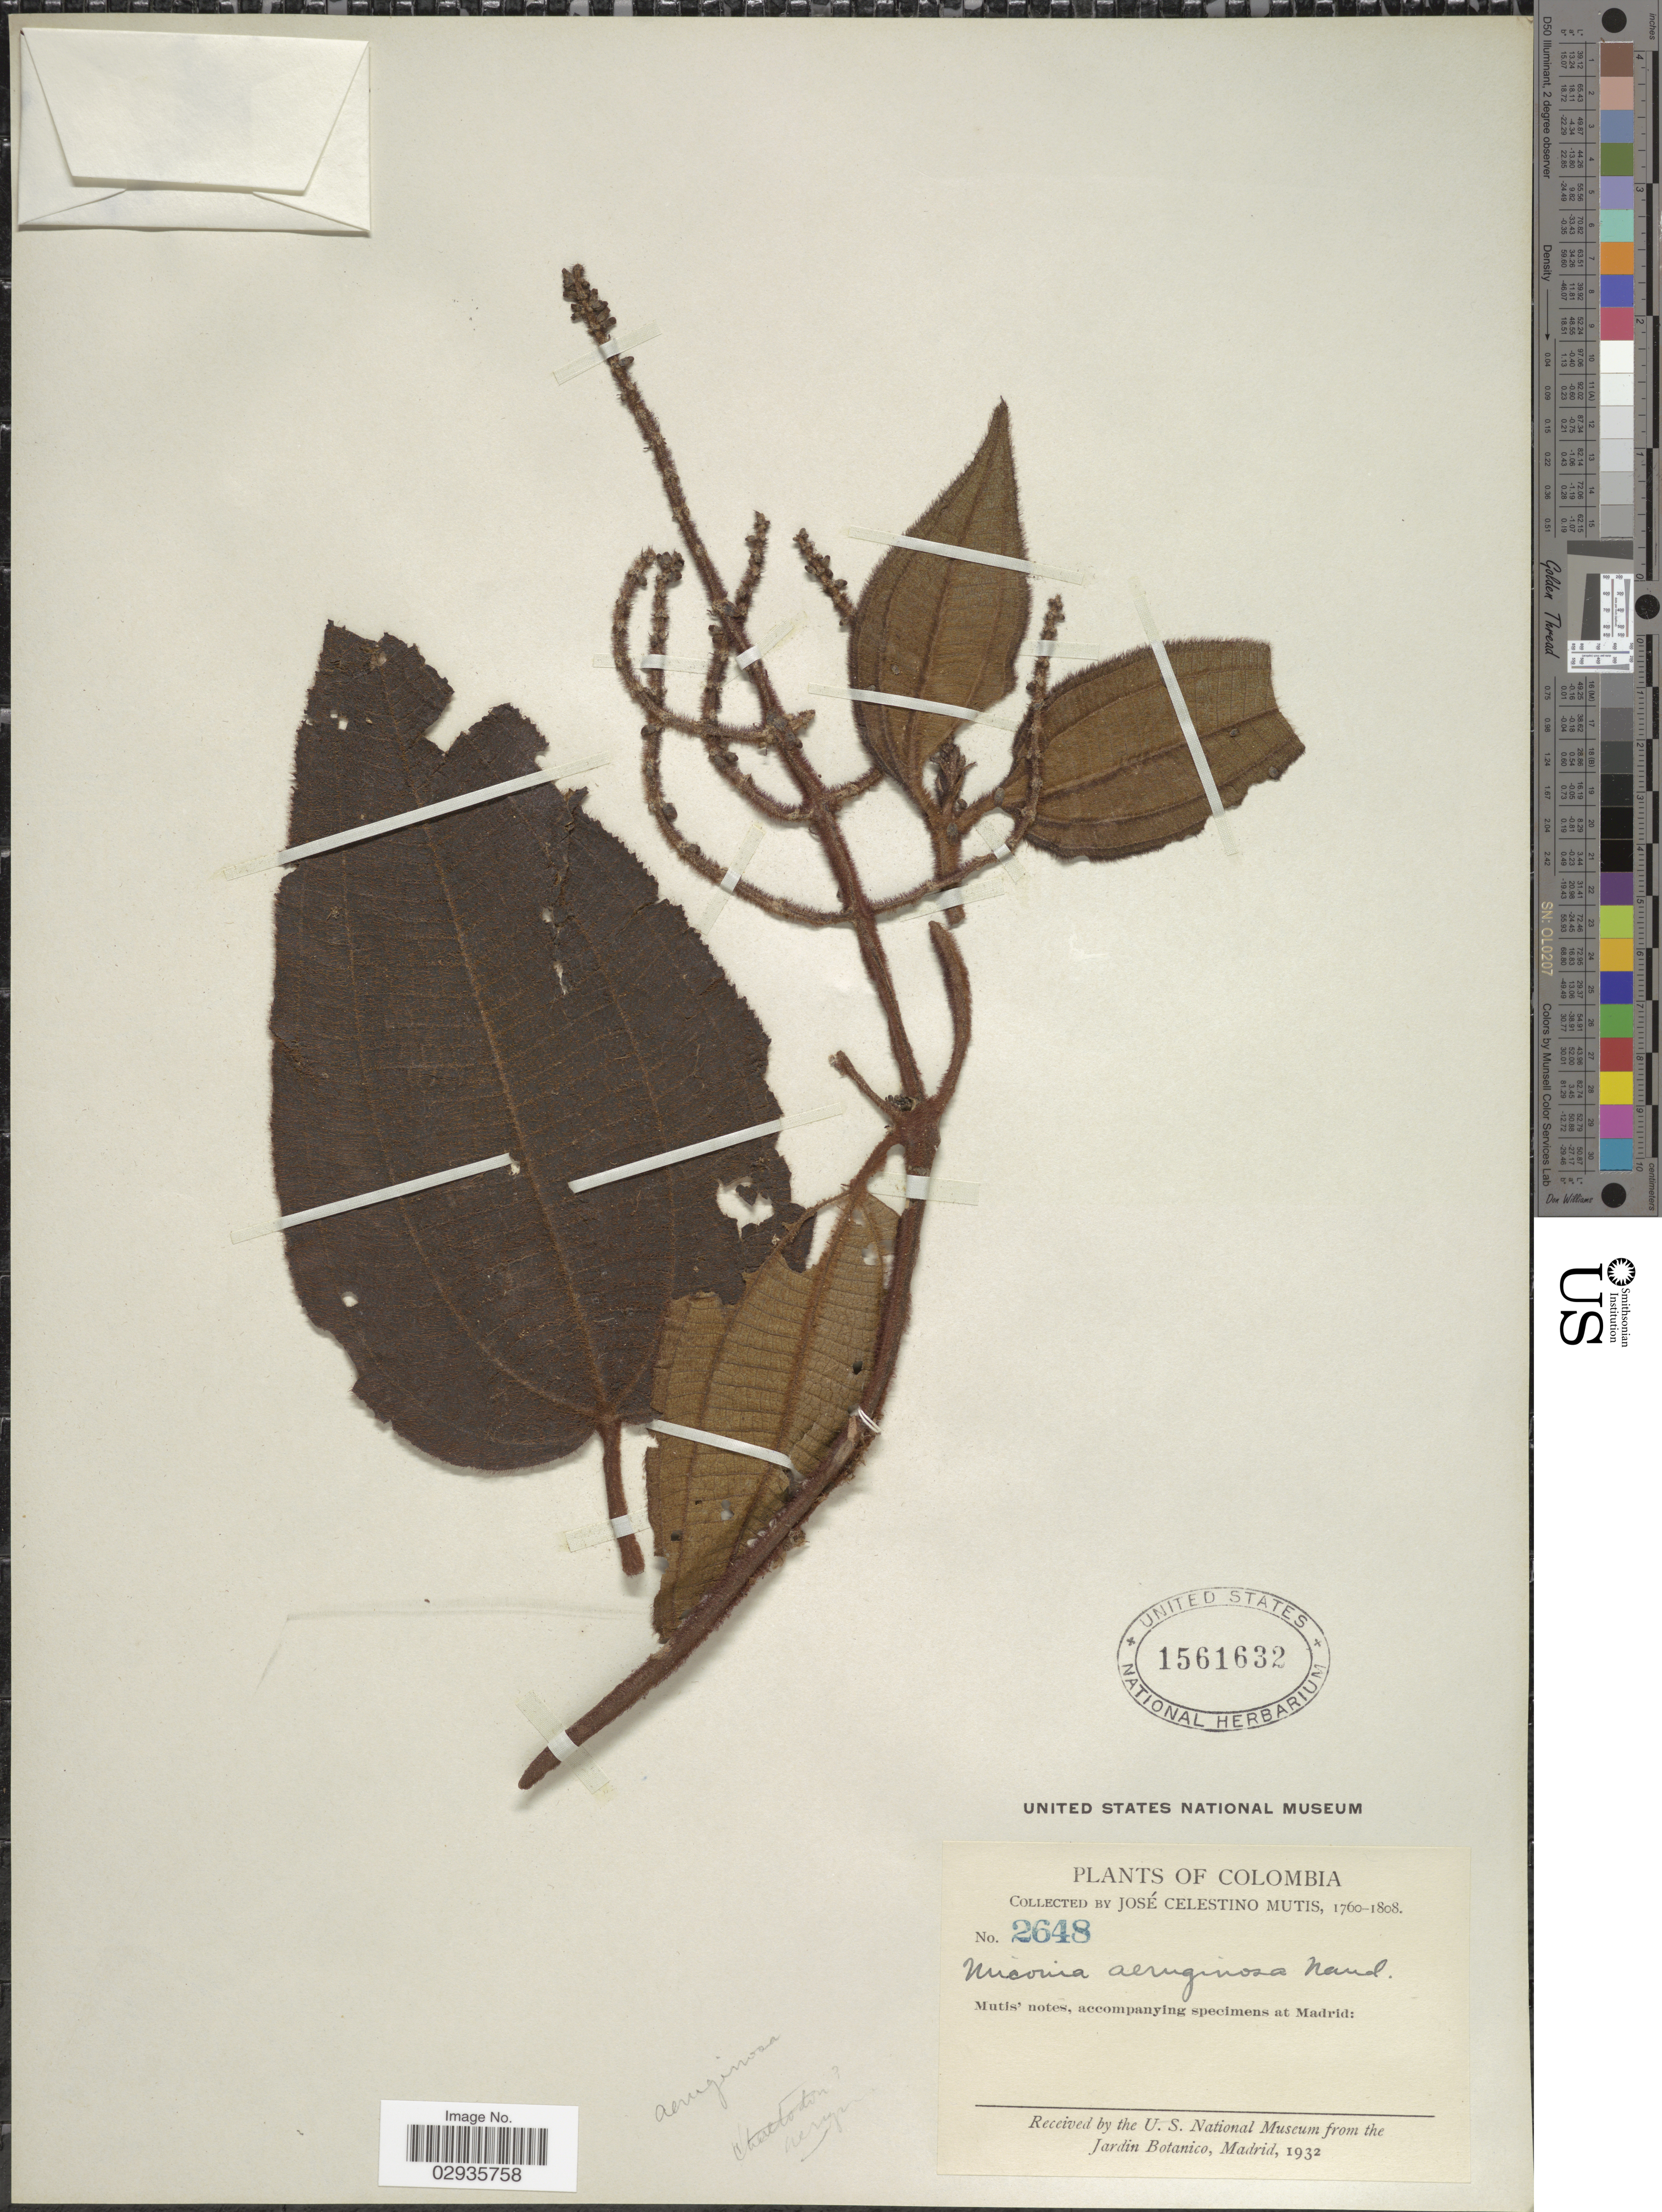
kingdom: Plantae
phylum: Tracheophyta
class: Magnoliopsida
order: Myrtales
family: Melastomataceae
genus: Miconia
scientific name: Miconia aeruginosa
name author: Naudin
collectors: J. C. B. Mutis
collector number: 2648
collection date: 1760/1808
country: Colombia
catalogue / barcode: US 1561632